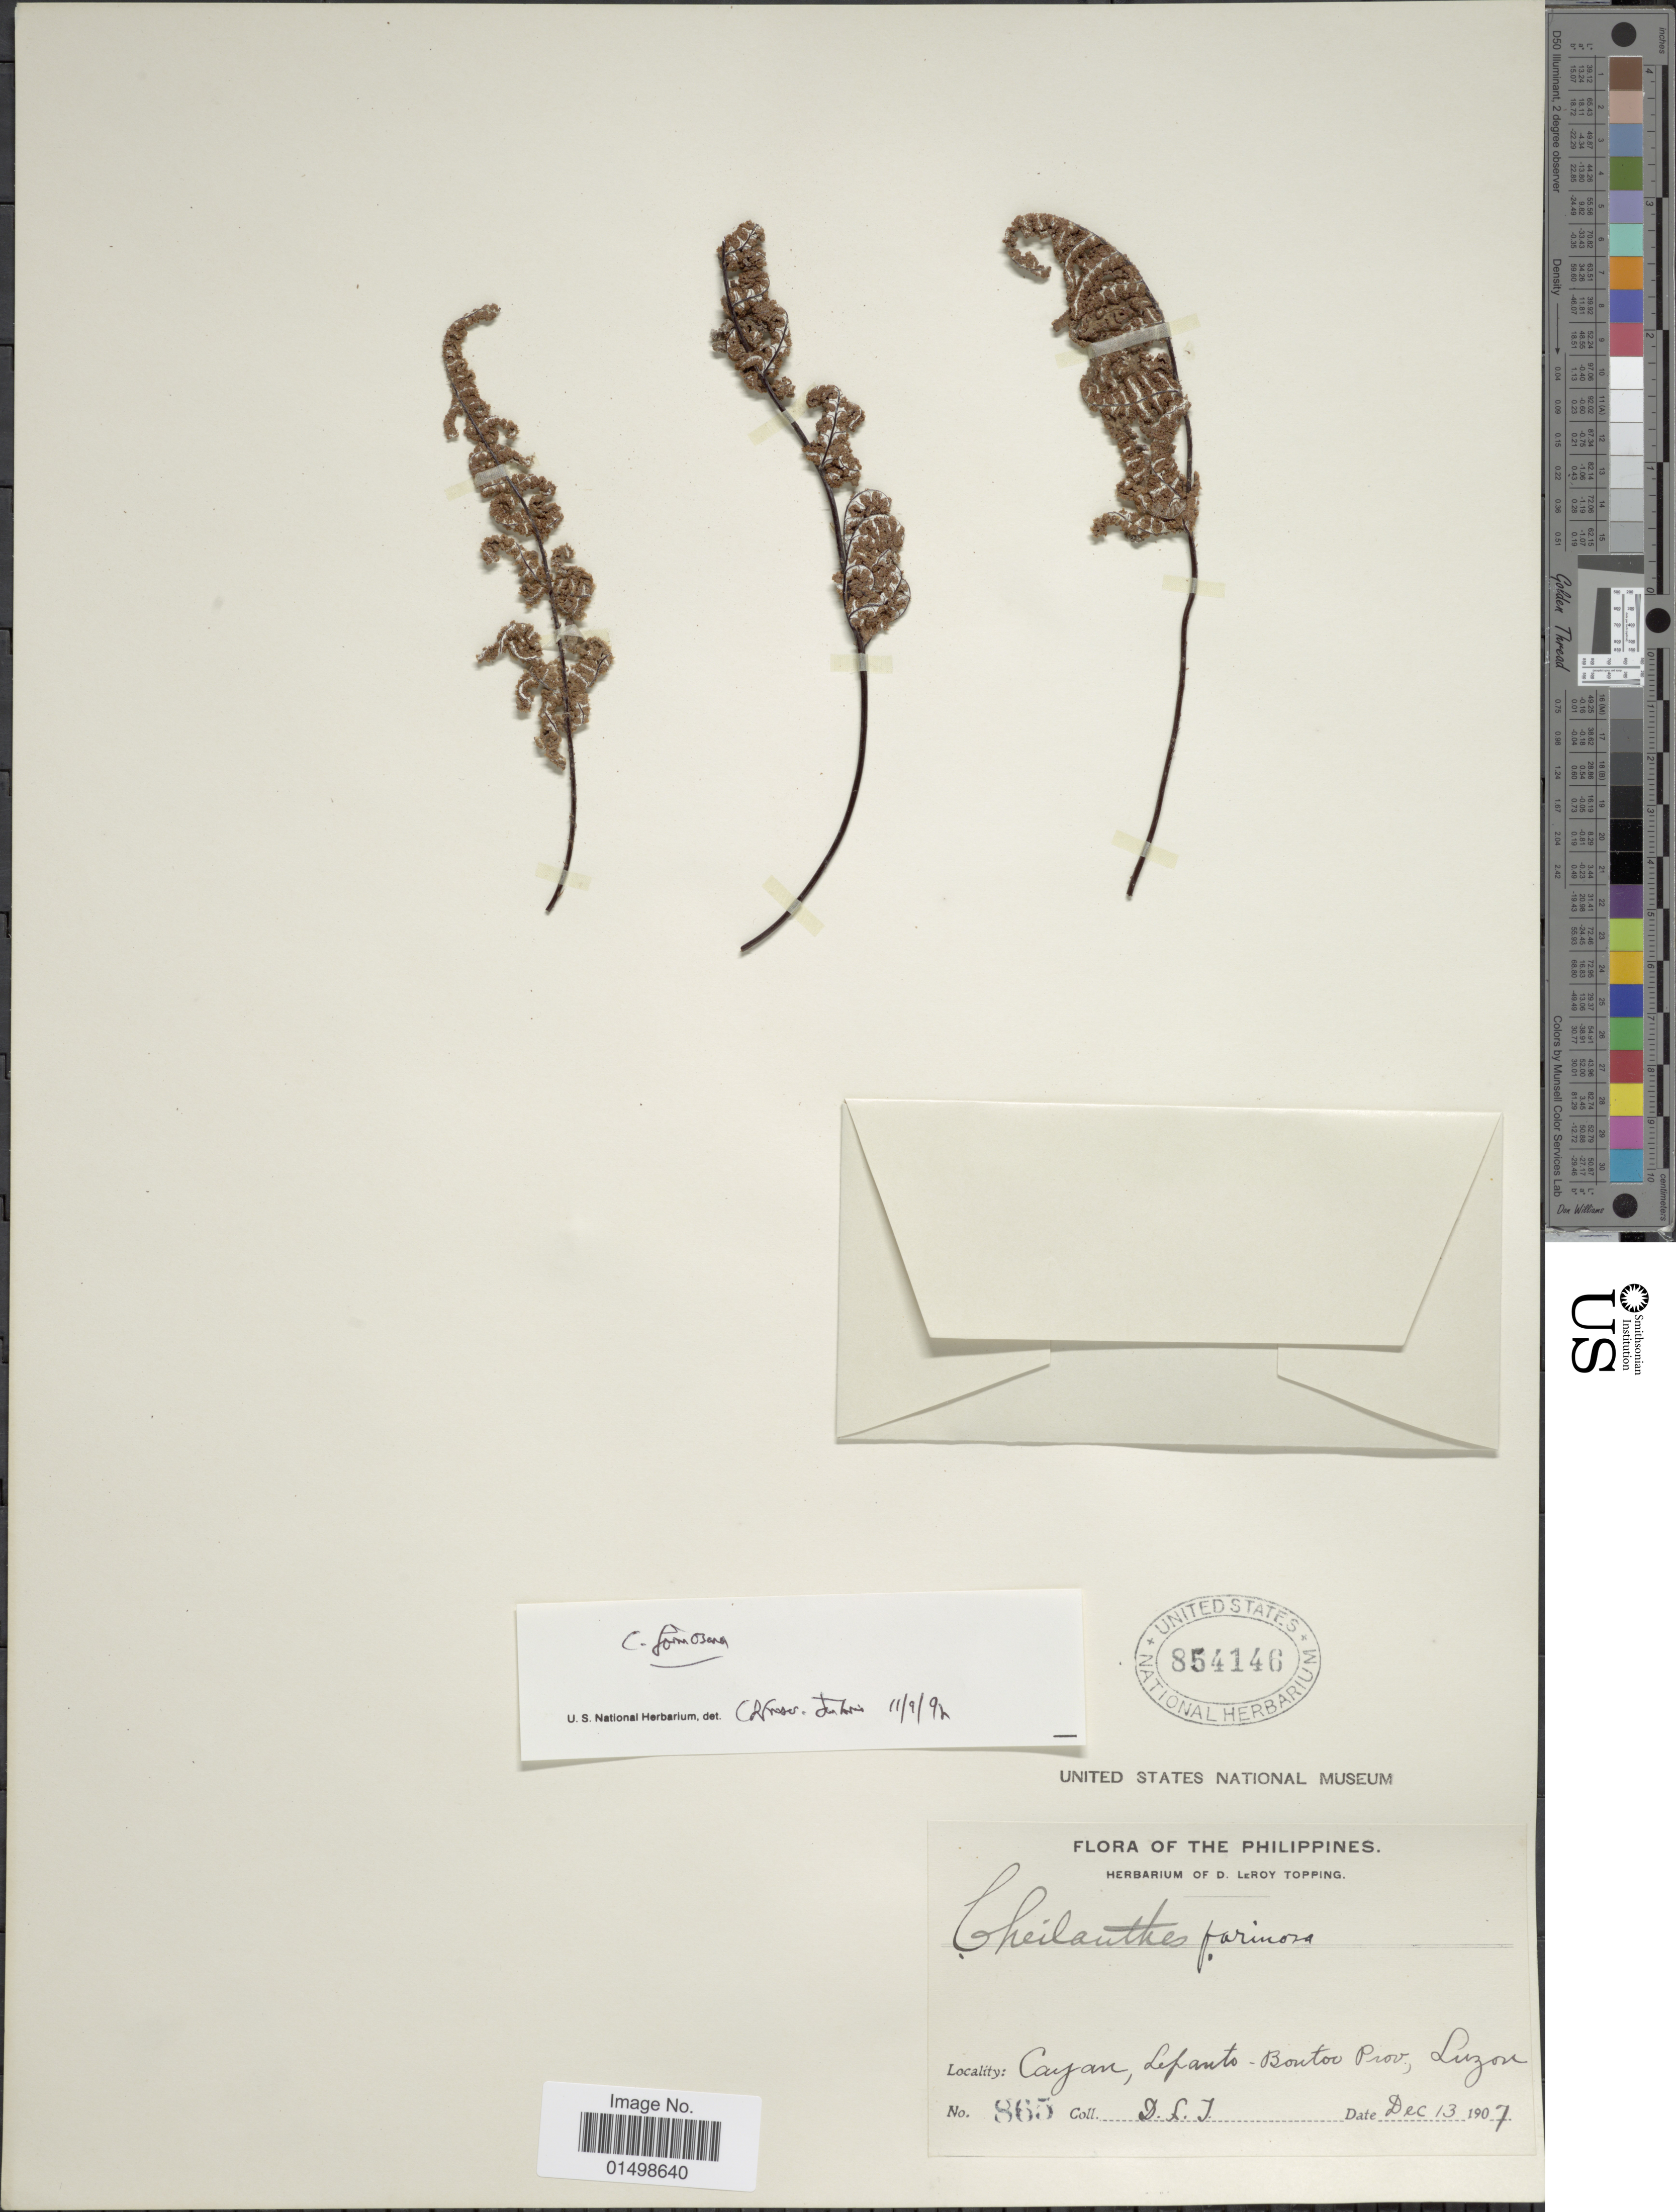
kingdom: Plantae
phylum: Tracheophyta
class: Polypodiopsida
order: Polypodiales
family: Pteridaceae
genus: Aleuritopteris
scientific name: Aleuritopteris farinosa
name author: (Forssk.) Fée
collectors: D. L. Topping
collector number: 865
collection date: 1907-12-13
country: Philippines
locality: Cayan, Lepamto-Bontoc Prov, Luzon.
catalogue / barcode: US 854146